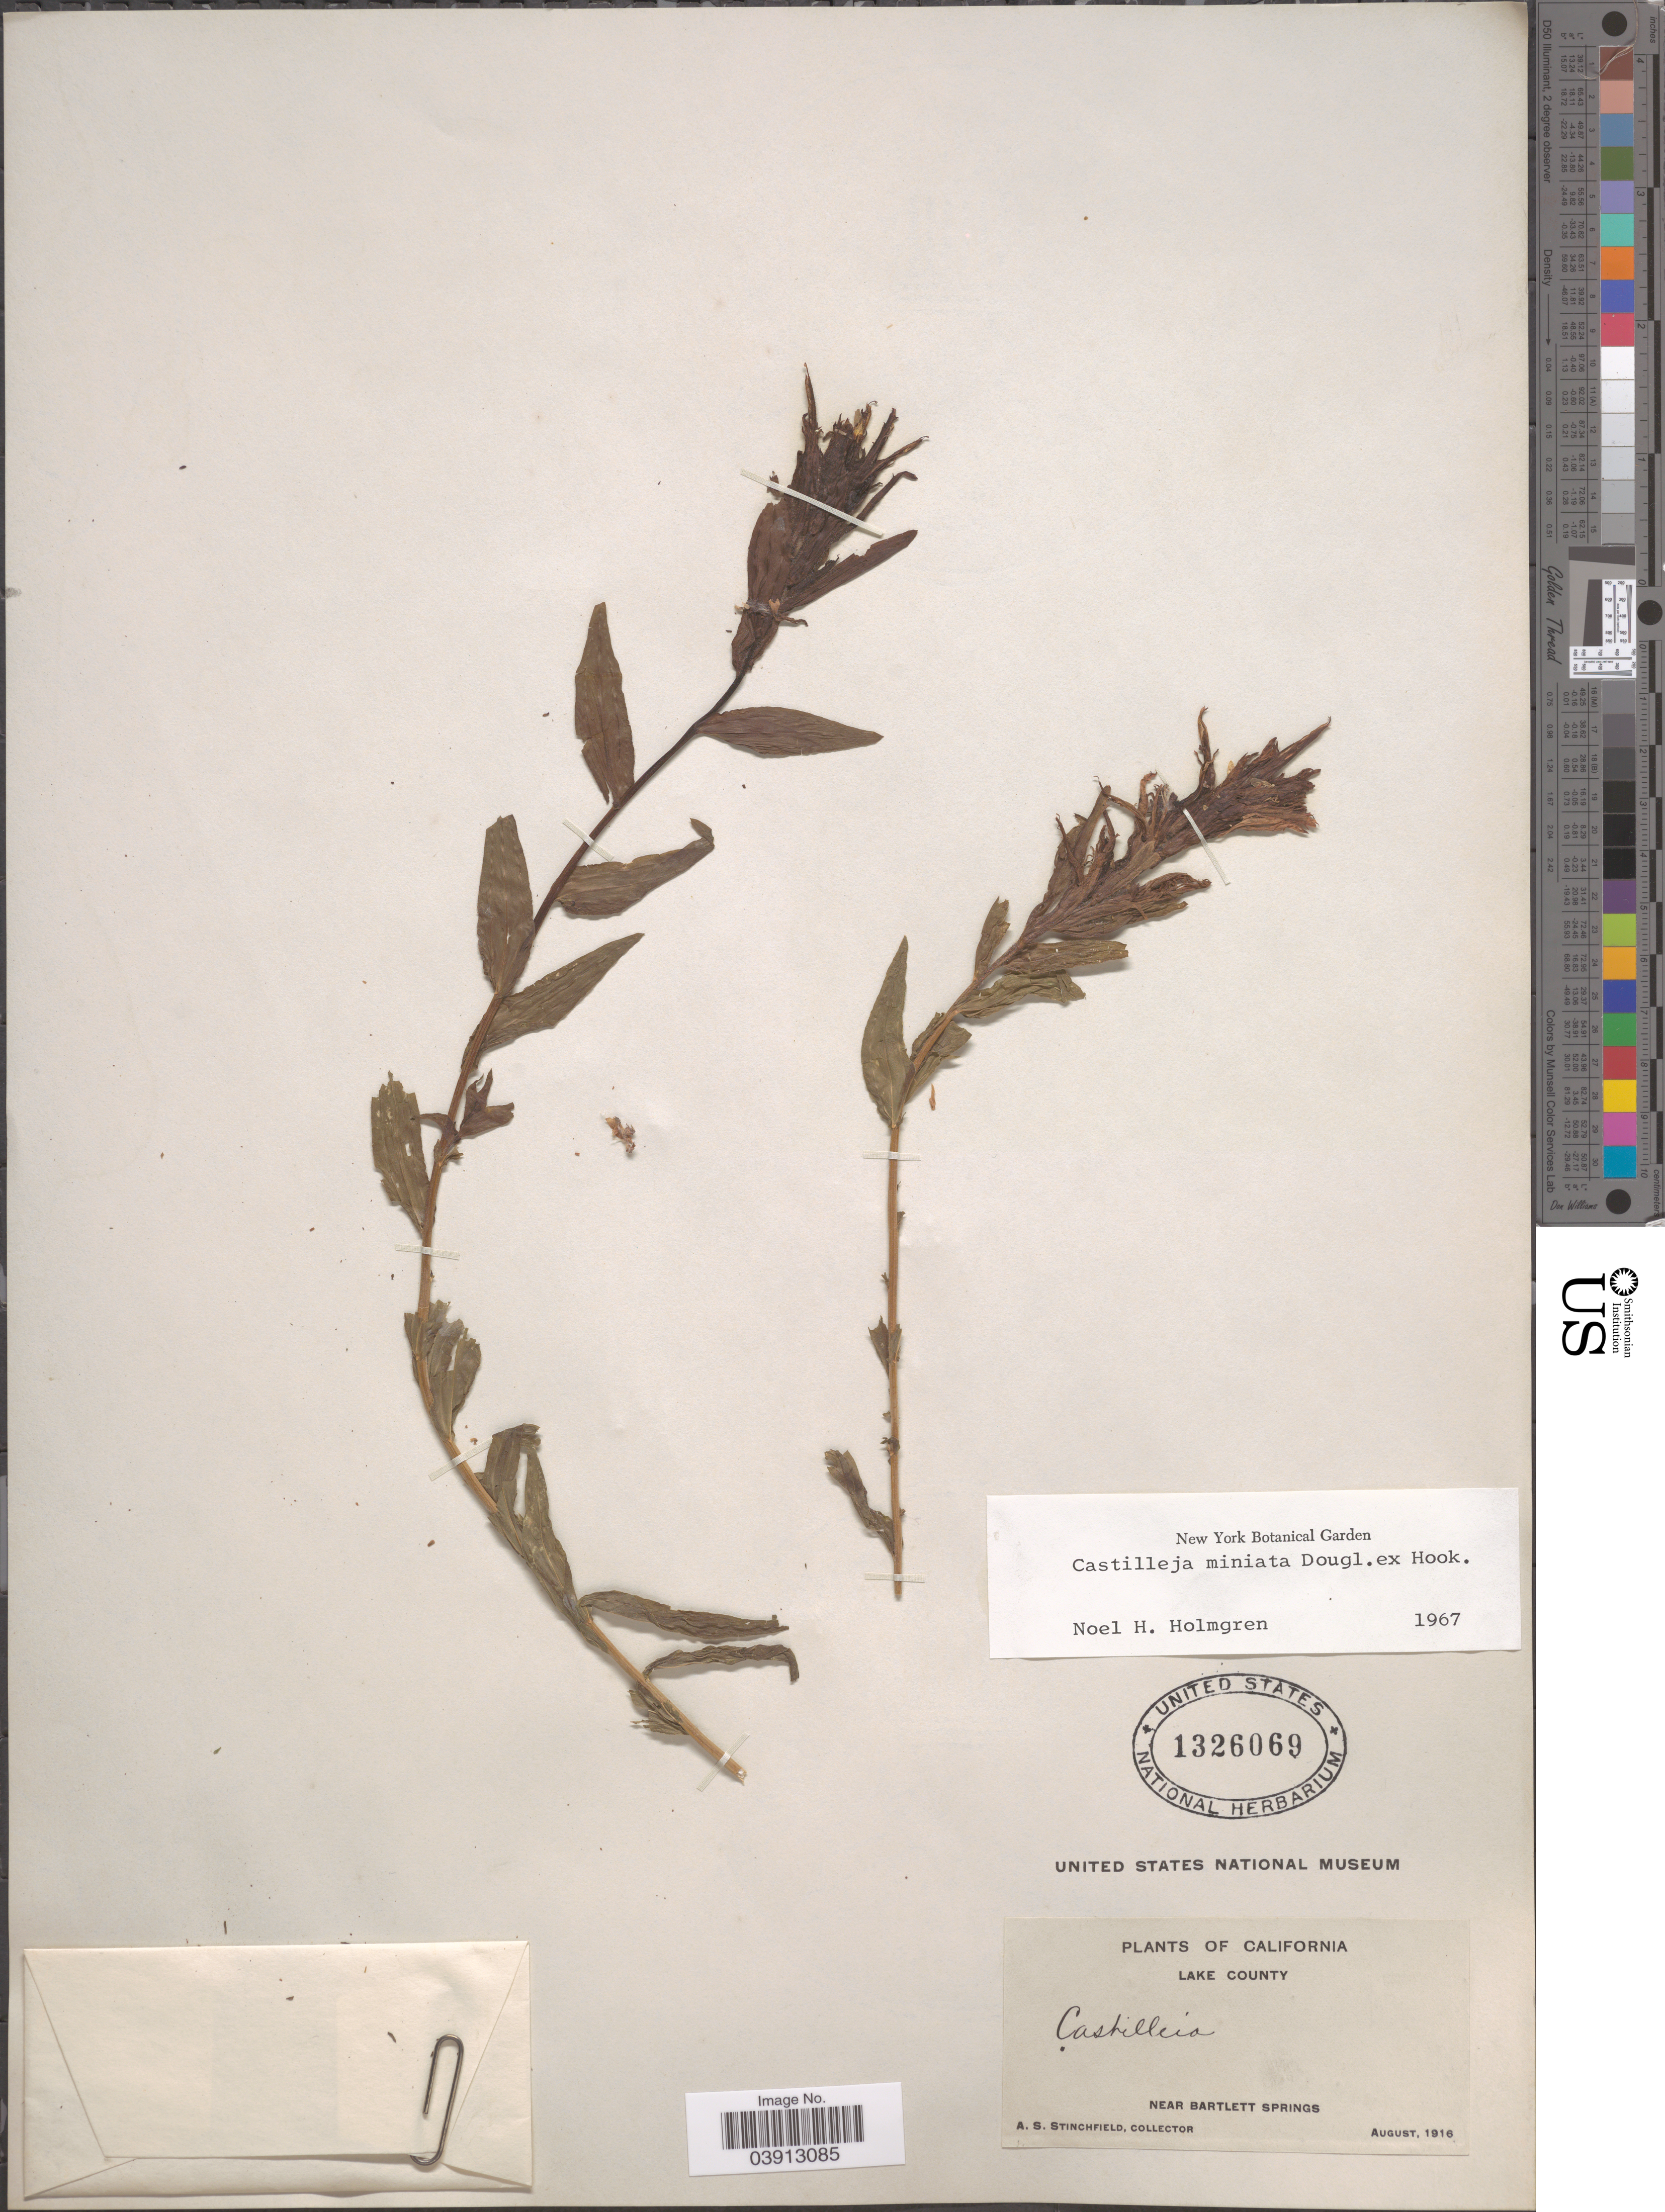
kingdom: Plantae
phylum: Tracheophyta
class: Magnoliopsida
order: Lamiales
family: Orobanchaceae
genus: Castilleja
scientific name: Castilleja miniata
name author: Douglas ex Hook.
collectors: A. Stinchfield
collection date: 1916-08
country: United States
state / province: California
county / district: Lake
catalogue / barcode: US 1326069